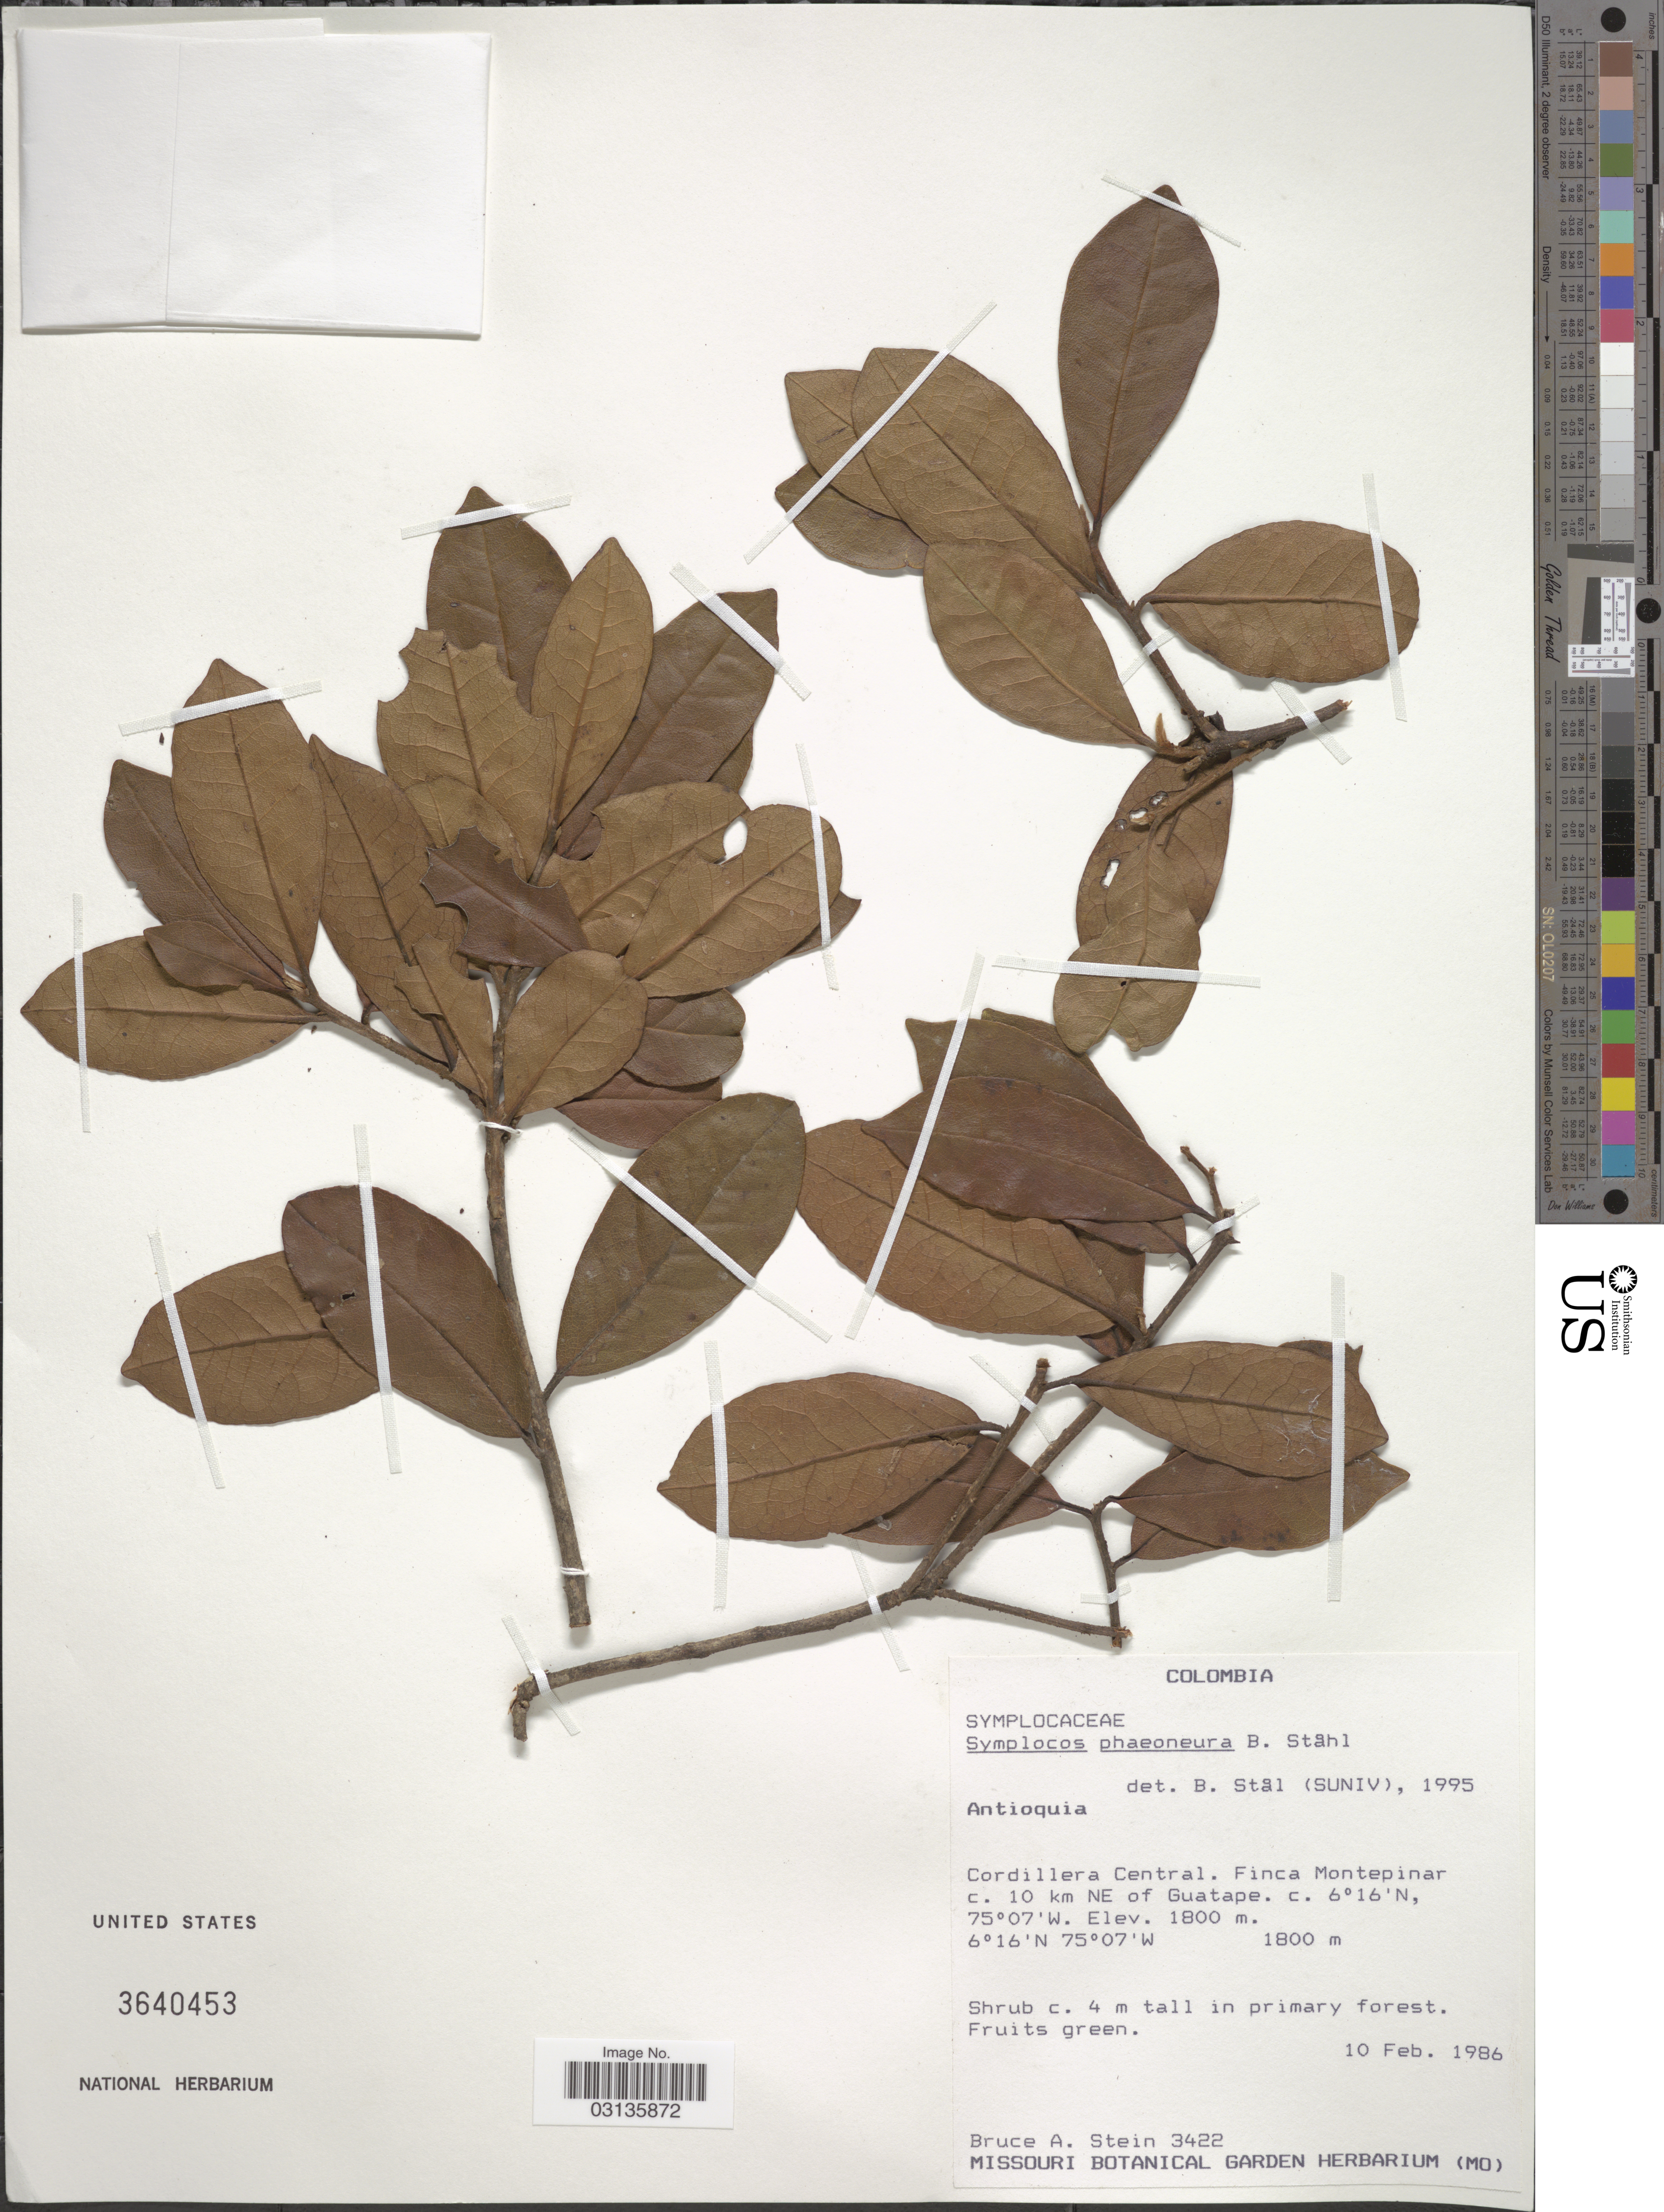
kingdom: Plantae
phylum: Tracheophyta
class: Magnoliopsida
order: Ericales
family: Symplocaceae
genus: Symplocos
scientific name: Symplocos phaeoneura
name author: B. Ståhl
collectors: B. A. Stein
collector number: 3422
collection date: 1986-02-10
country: Colombia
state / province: Antioquia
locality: Cordillera Central. Finca Montepinar c. 10 km NE of Guatape.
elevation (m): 1800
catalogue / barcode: US 3640453